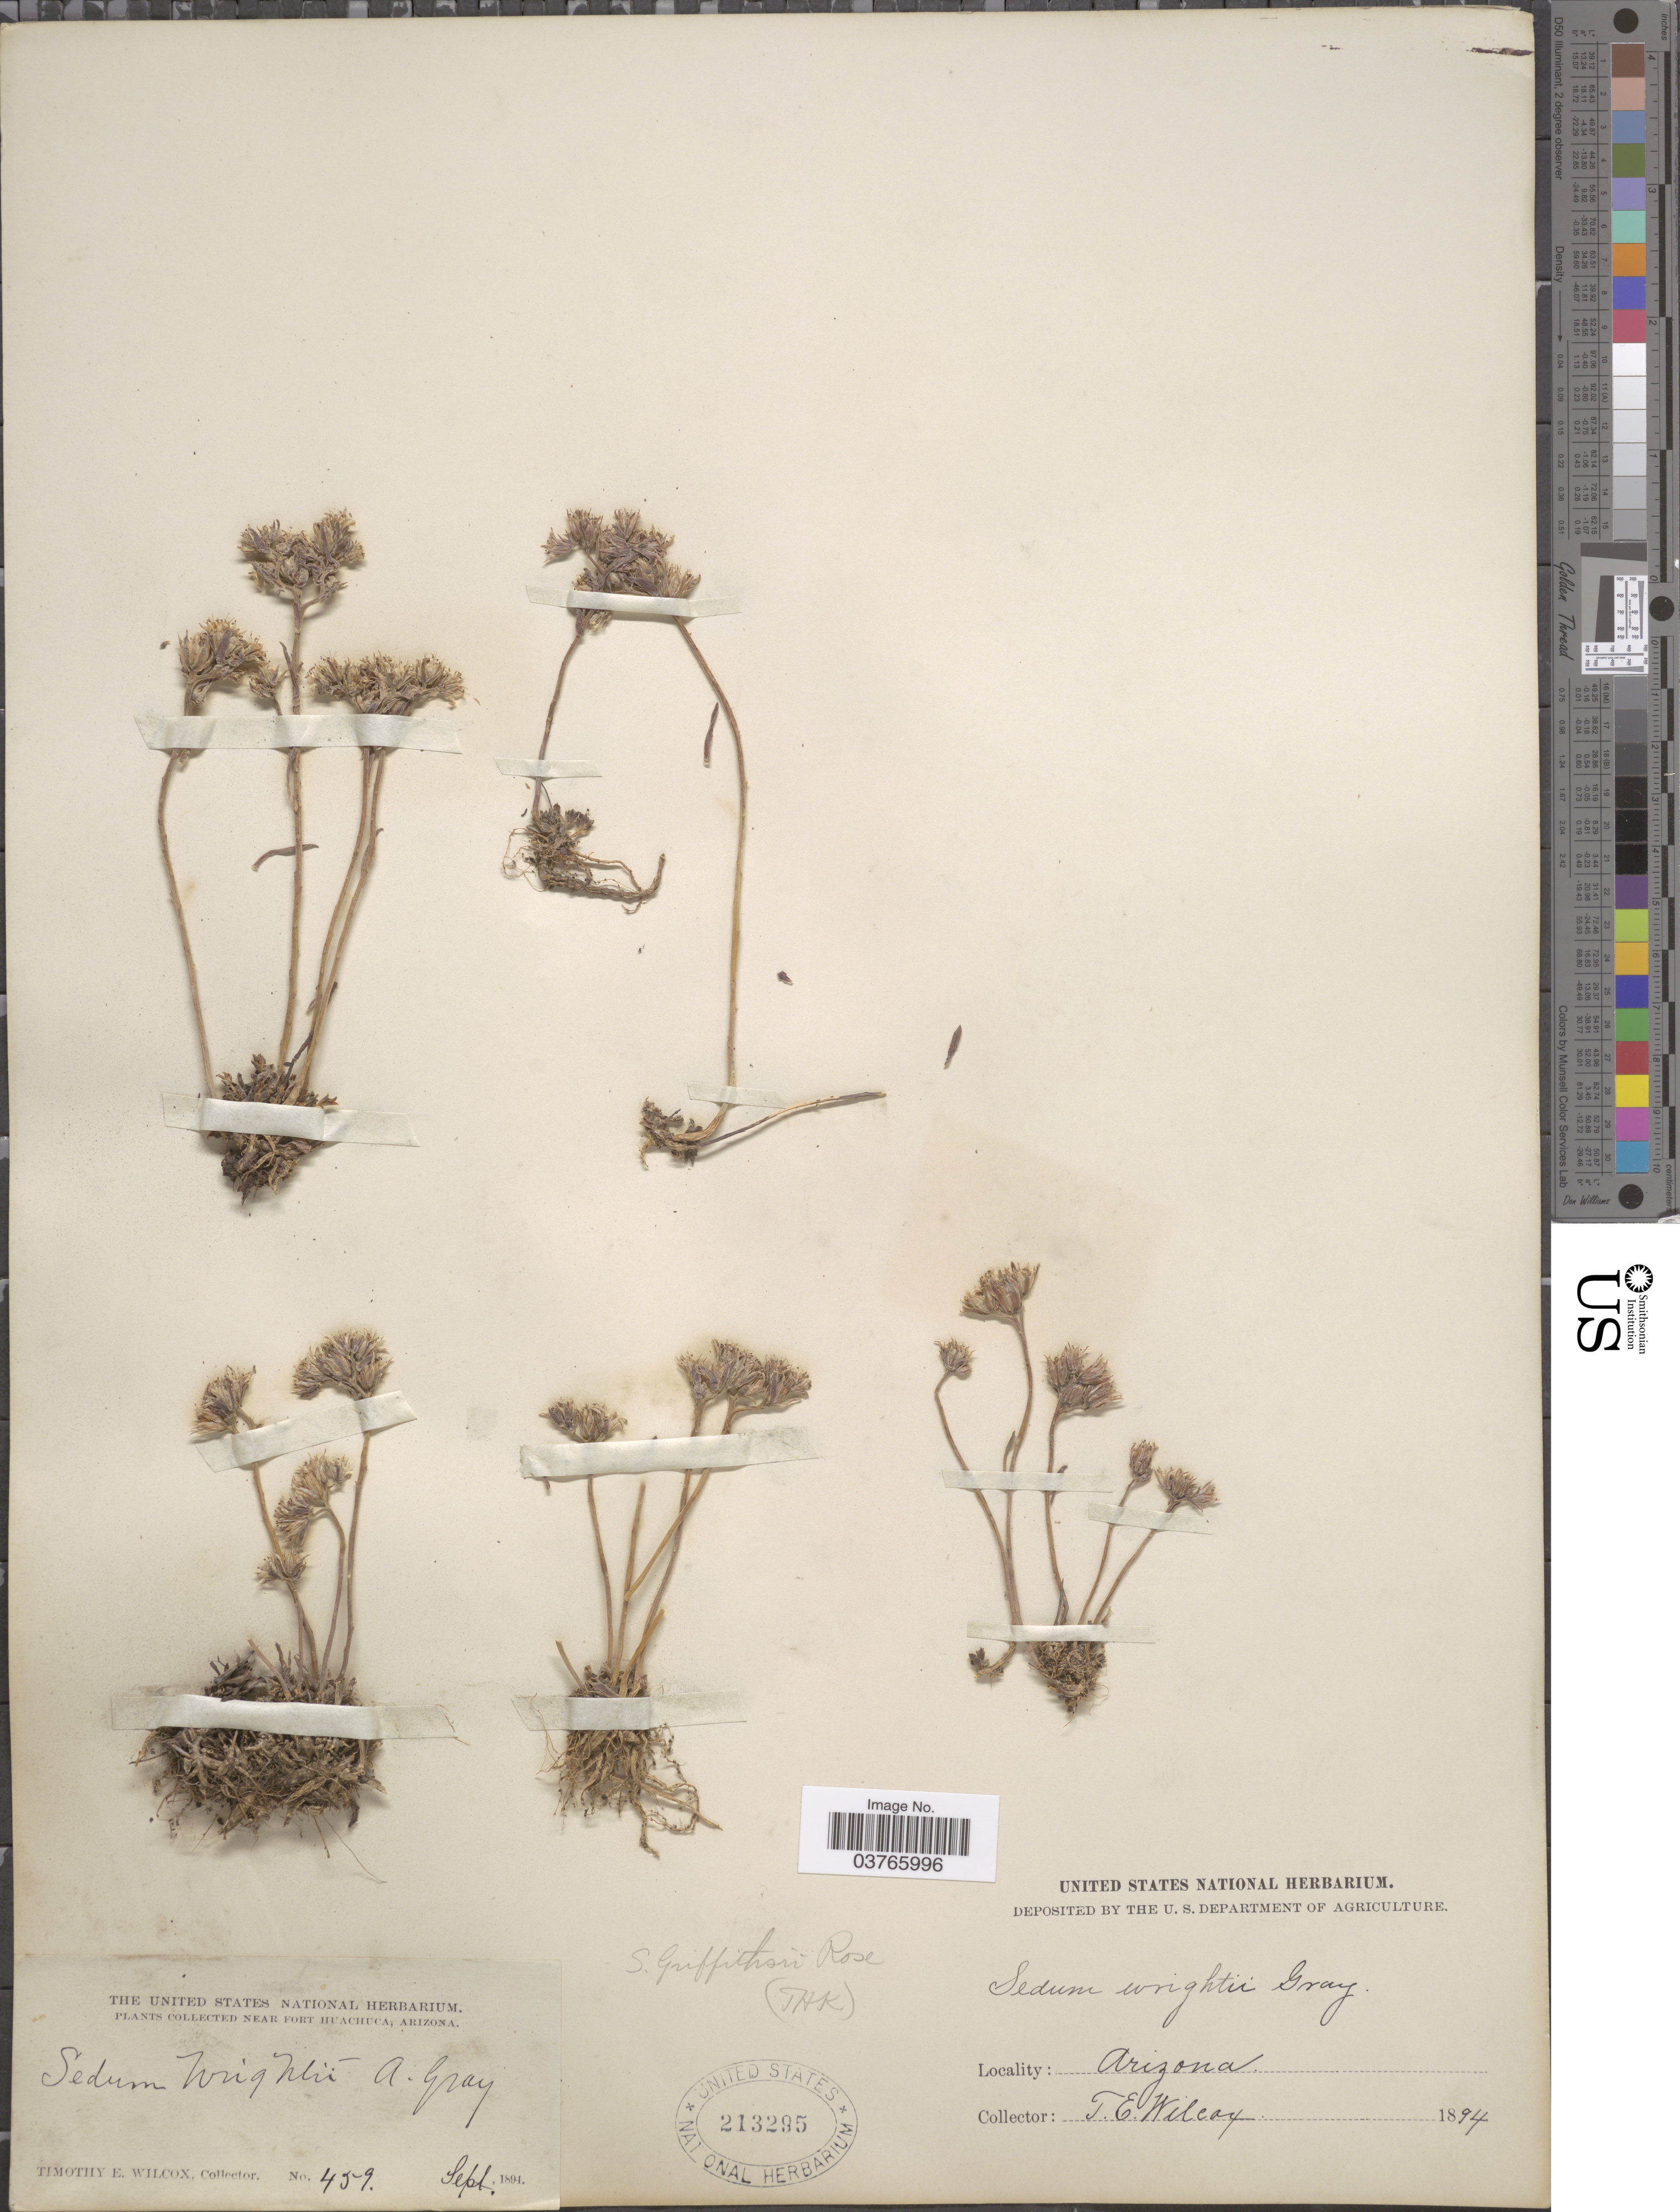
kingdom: Plantae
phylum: Tracheophyta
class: Magnoliopsida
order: Saxifragales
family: Crassulaceae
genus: Sedum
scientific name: Sedum griffithsii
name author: Rose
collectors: T. E. Wilcox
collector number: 459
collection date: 1894-09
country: United States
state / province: Arizona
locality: Near Fort Huachuca.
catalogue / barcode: US 213295